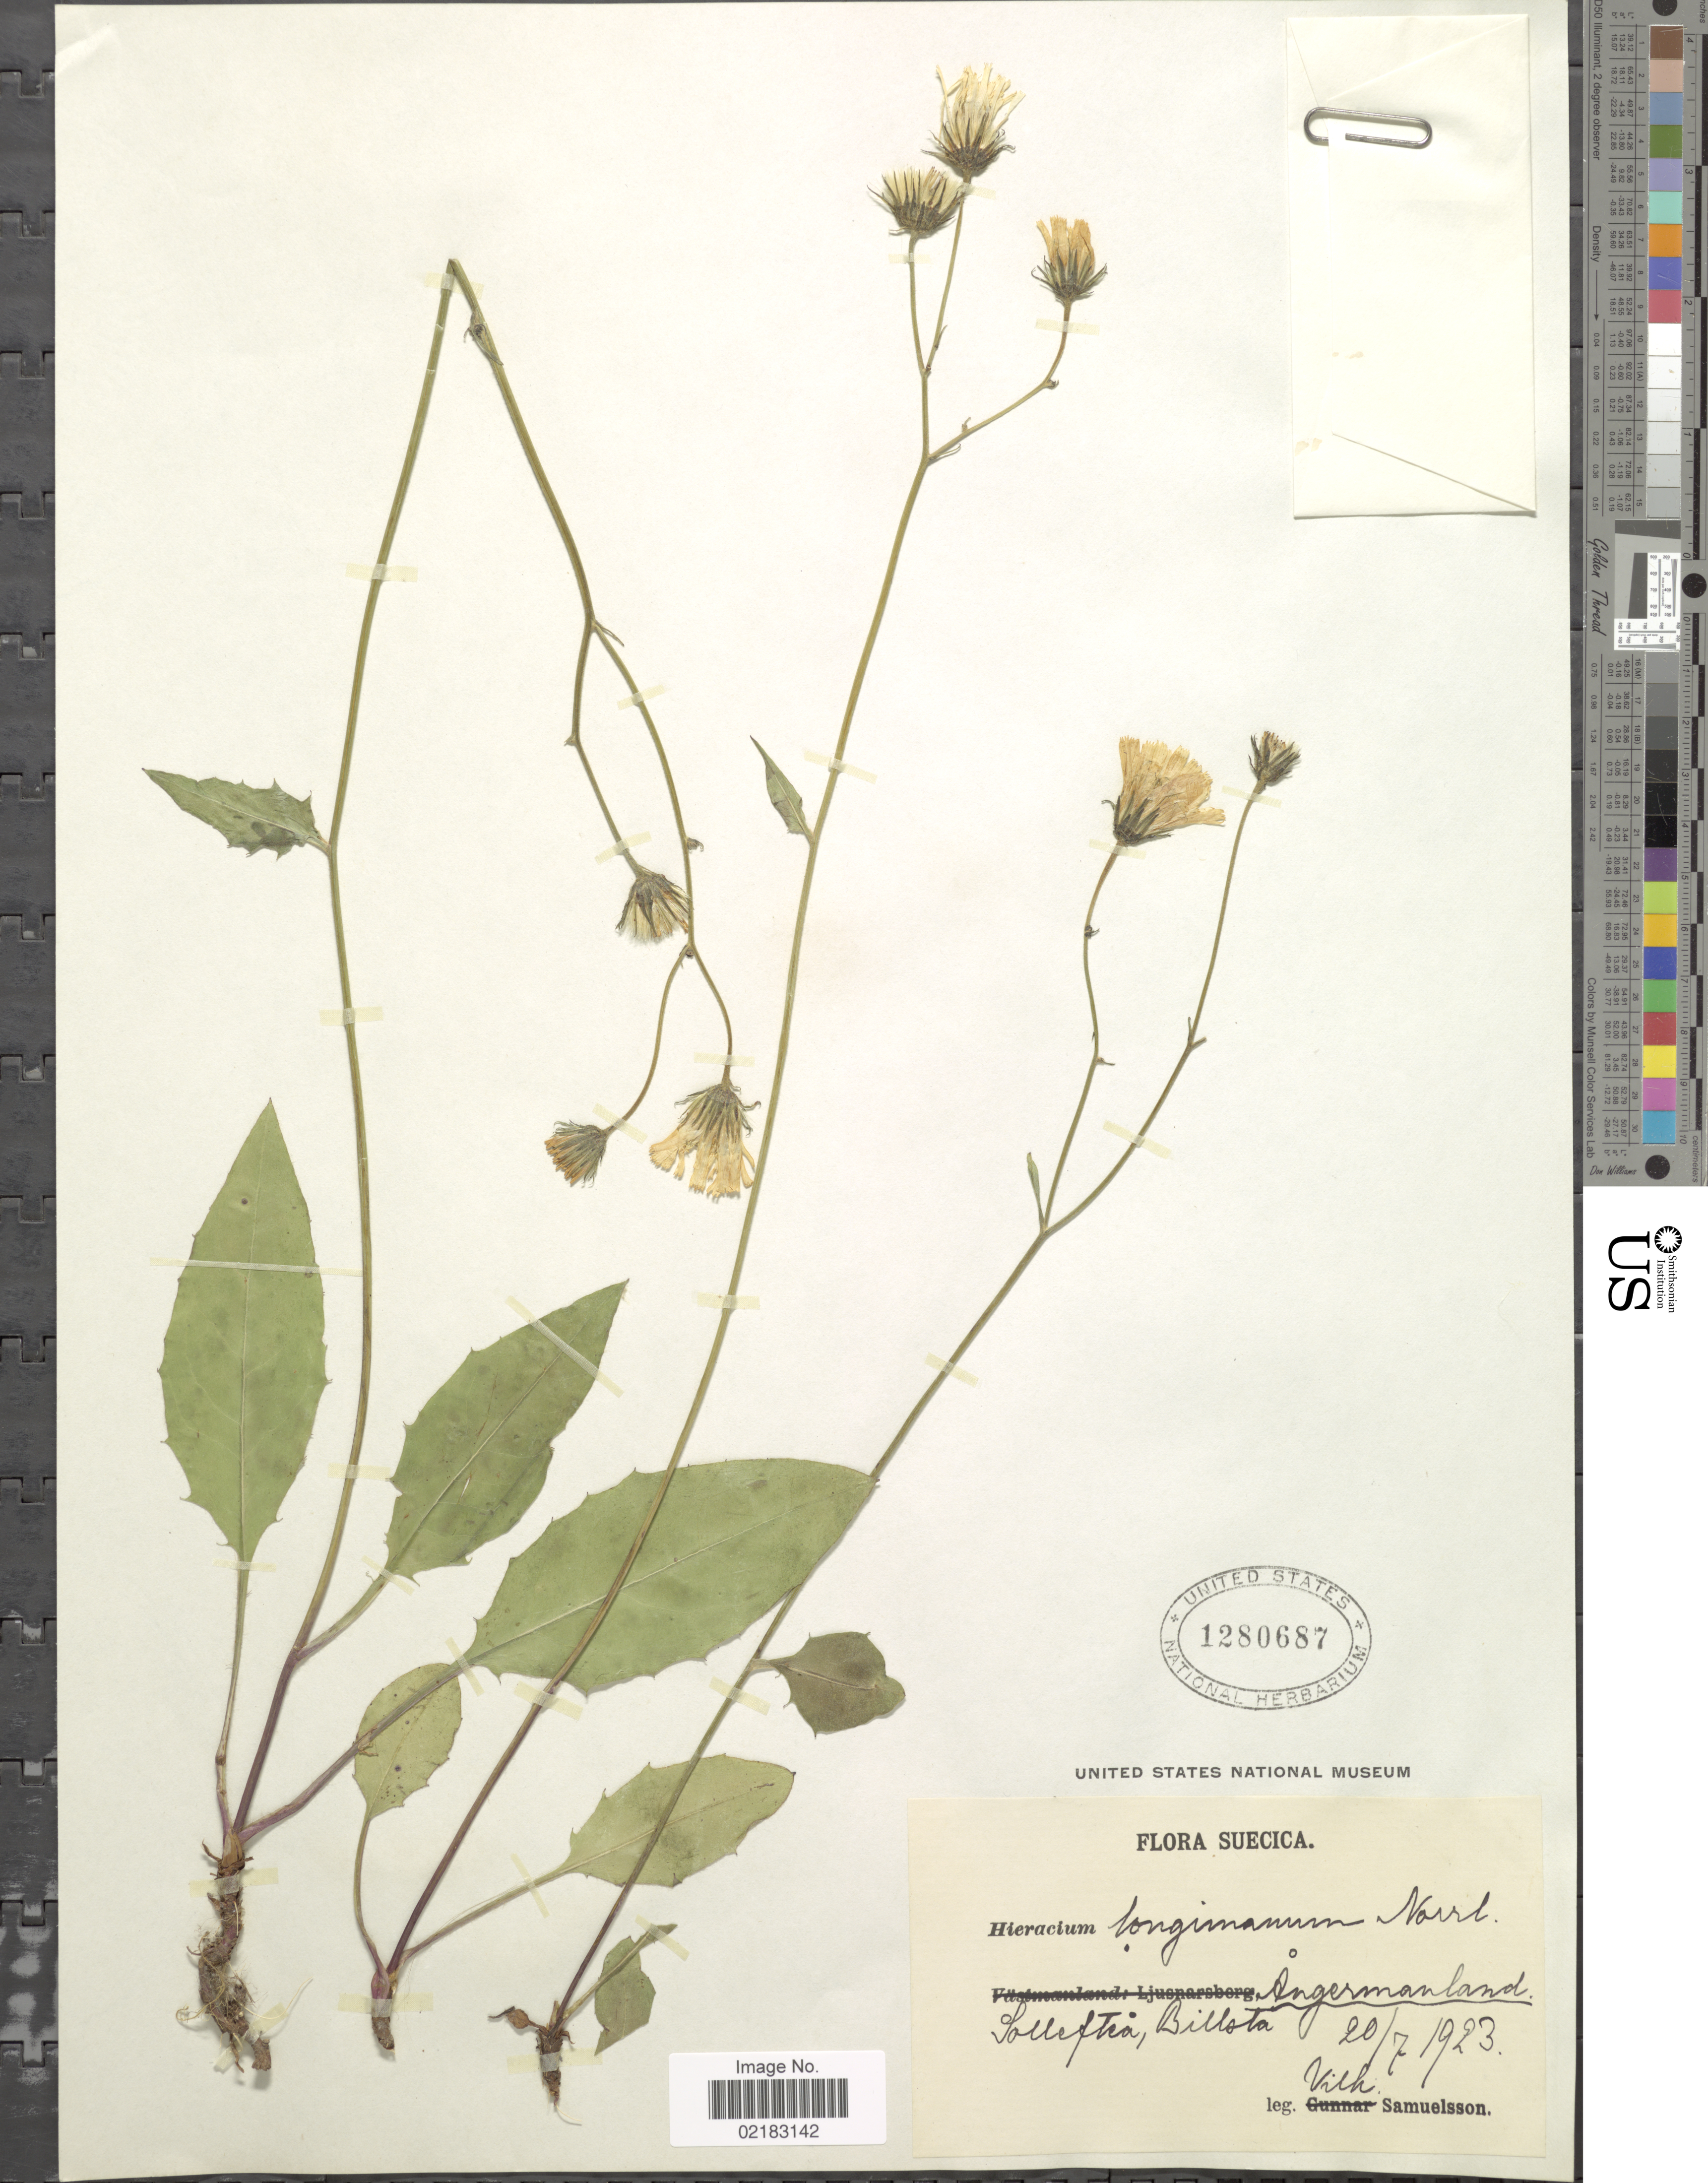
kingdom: Plantae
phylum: Tracheophyta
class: Magnoliopsida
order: Asterales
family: Asteraceae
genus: Hieracium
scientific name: Hieracium longimanum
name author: (Norrlin) Dahlst.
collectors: V. Samuelsson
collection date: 1923-07-20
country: Sweden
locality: Suecica, Angermanland, Solleftea, Billsta.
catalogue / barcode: US 1280687